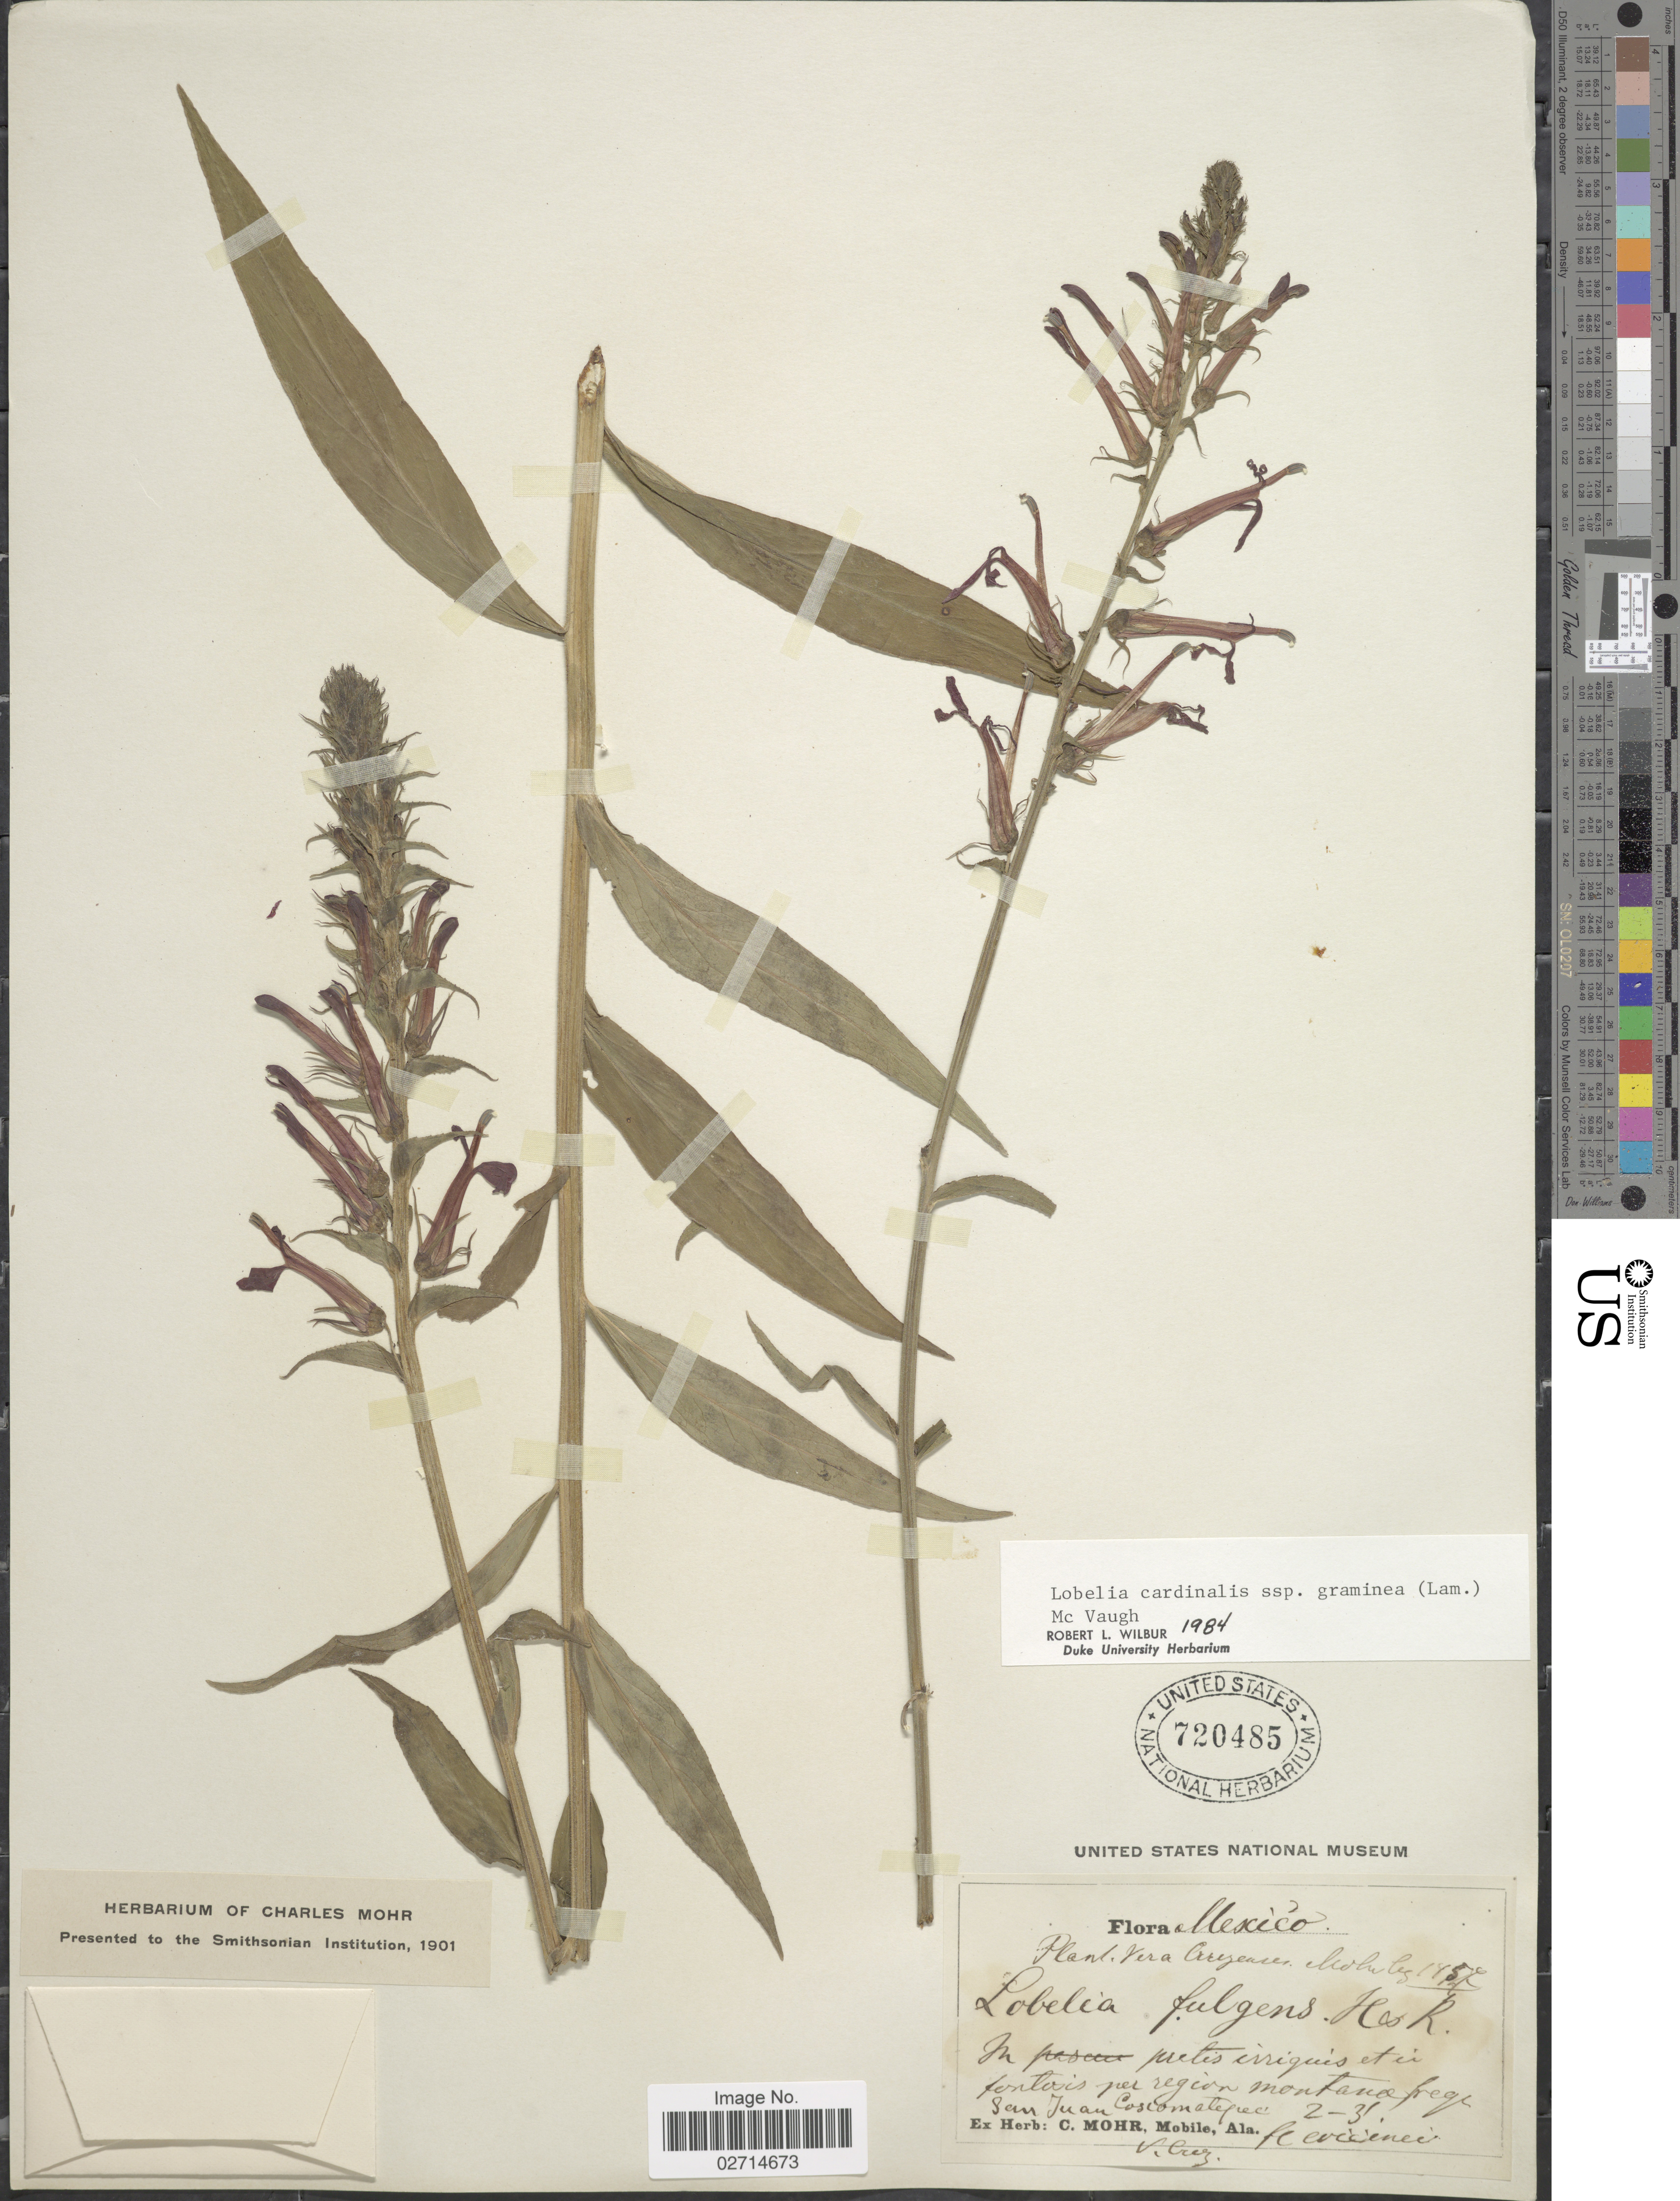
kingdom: Plantae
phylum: Tracheophyta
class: Magnoliopsida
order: Asterales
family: Campanulaceae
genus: Lobelia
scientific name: Lobelia cardinalis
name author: L.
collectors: C. T. Mohr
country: Mexico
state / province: Veracruz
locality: Vera Cruz Llave. In pratis irriquis et u fontosis per region montana freq San Juan Coscomatepec.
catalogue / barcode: US 720485